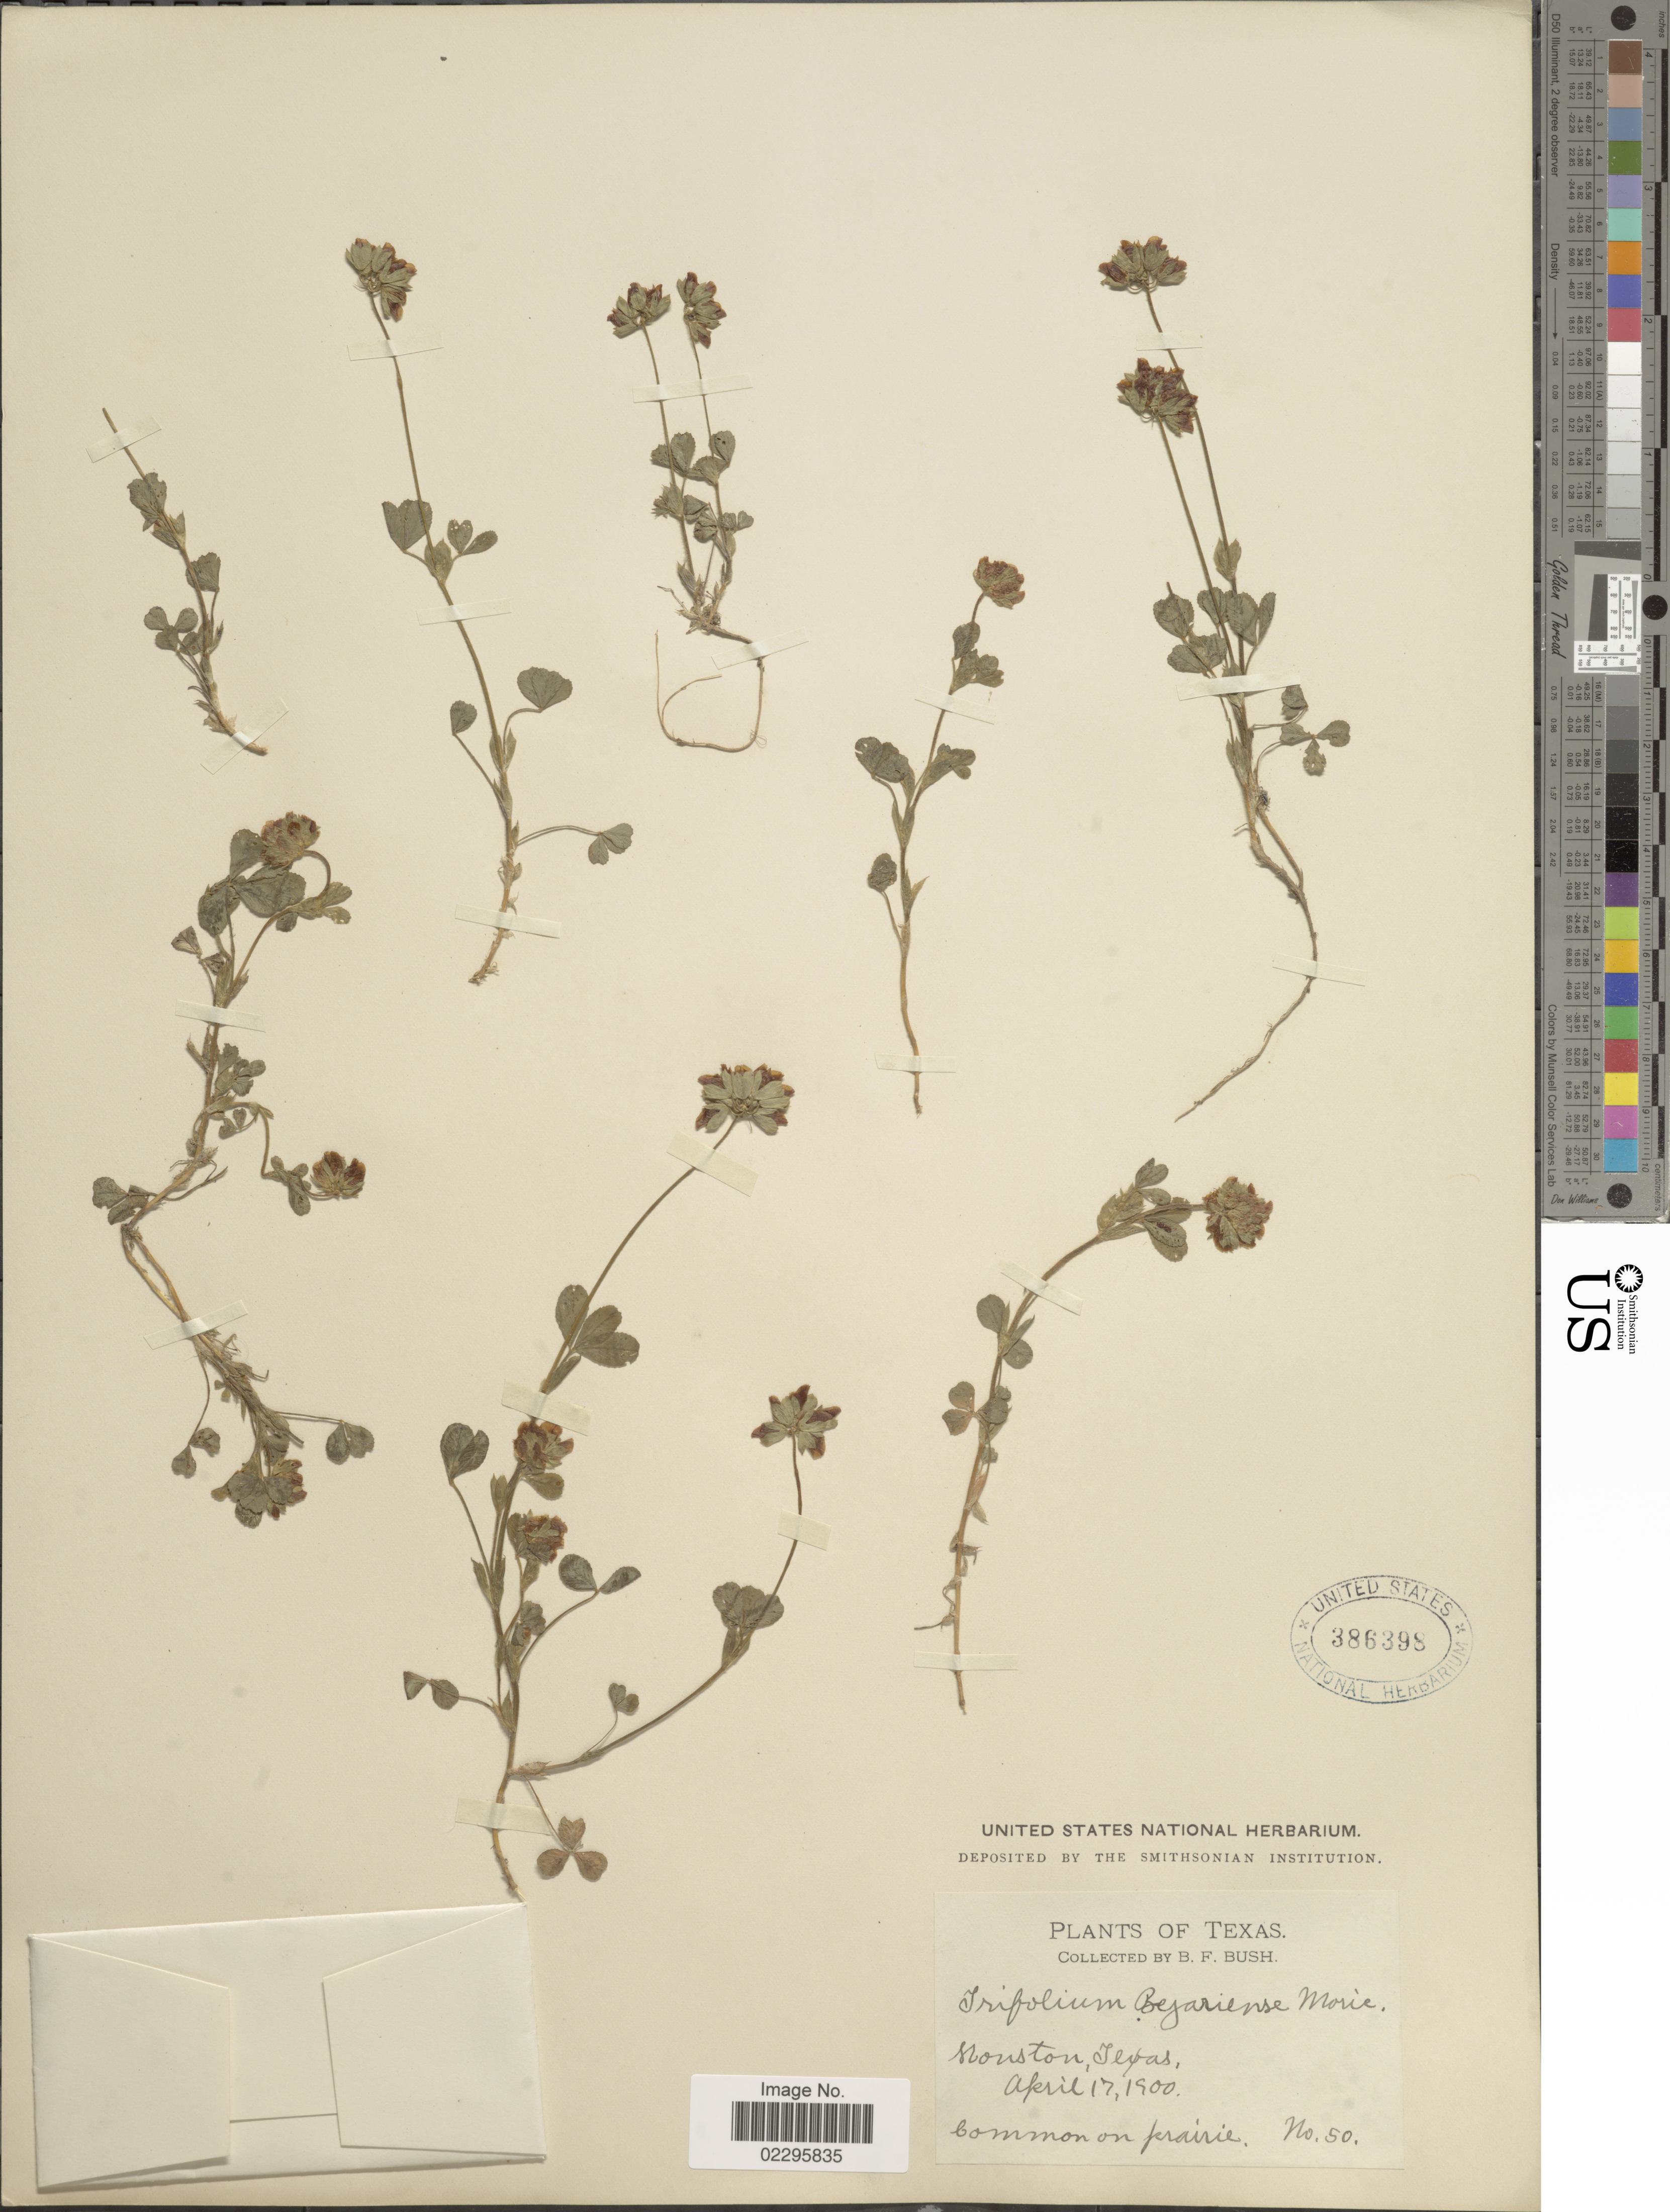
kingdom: Plantae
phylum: Tracheophyta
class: Magnoliopsida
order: Fabales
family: Fabaceae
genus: Trifolium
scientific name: Trifolium bejariense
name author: Moric.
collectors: B. F. Bush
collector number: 50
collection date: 1900-04-17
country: United States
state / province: Texas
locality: Houston, on prairie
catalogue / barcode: US 386398